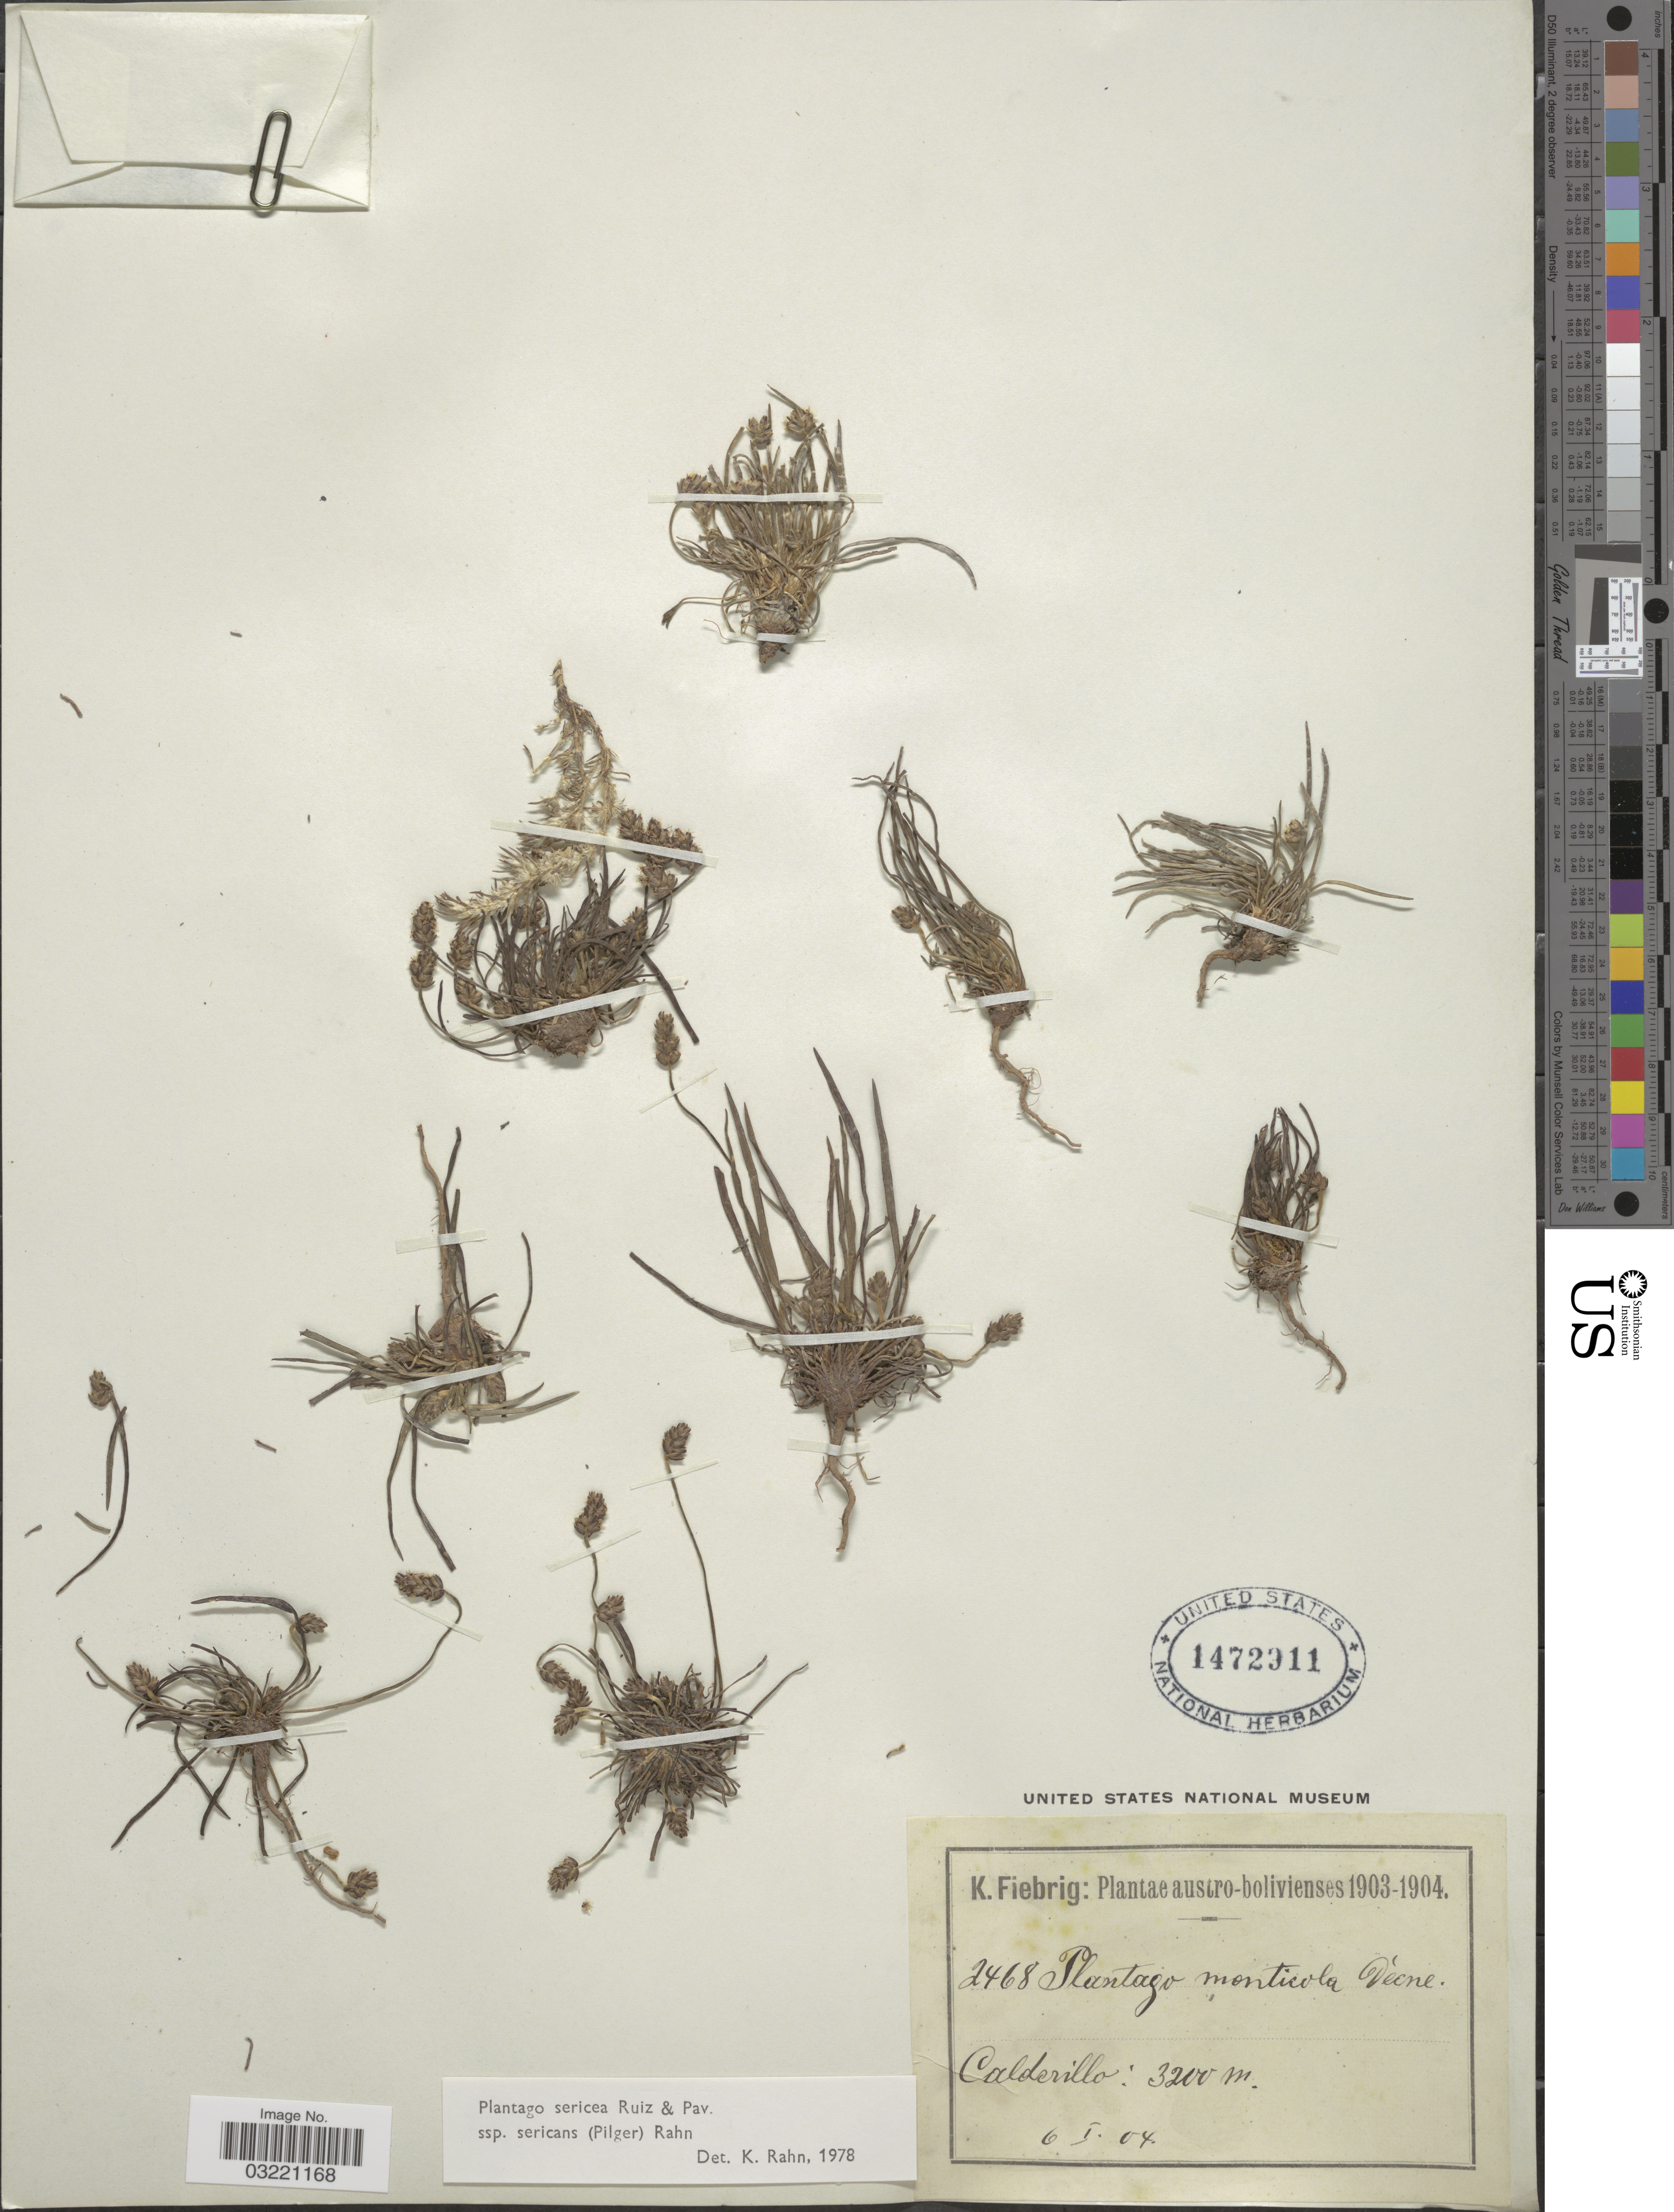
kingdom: Plantae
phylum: Tracheophyta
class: Magnoliopsida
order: Lamiales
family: Plantaginaceae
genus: Plantago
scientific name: Plantago sericea subsp. sericans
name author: (Pilg.) Rahn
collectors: K. Fiebrig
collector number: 2468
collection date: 1904-01-06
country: Bolivia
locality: Calderillo.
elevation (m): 3200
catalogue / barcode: US 1472911